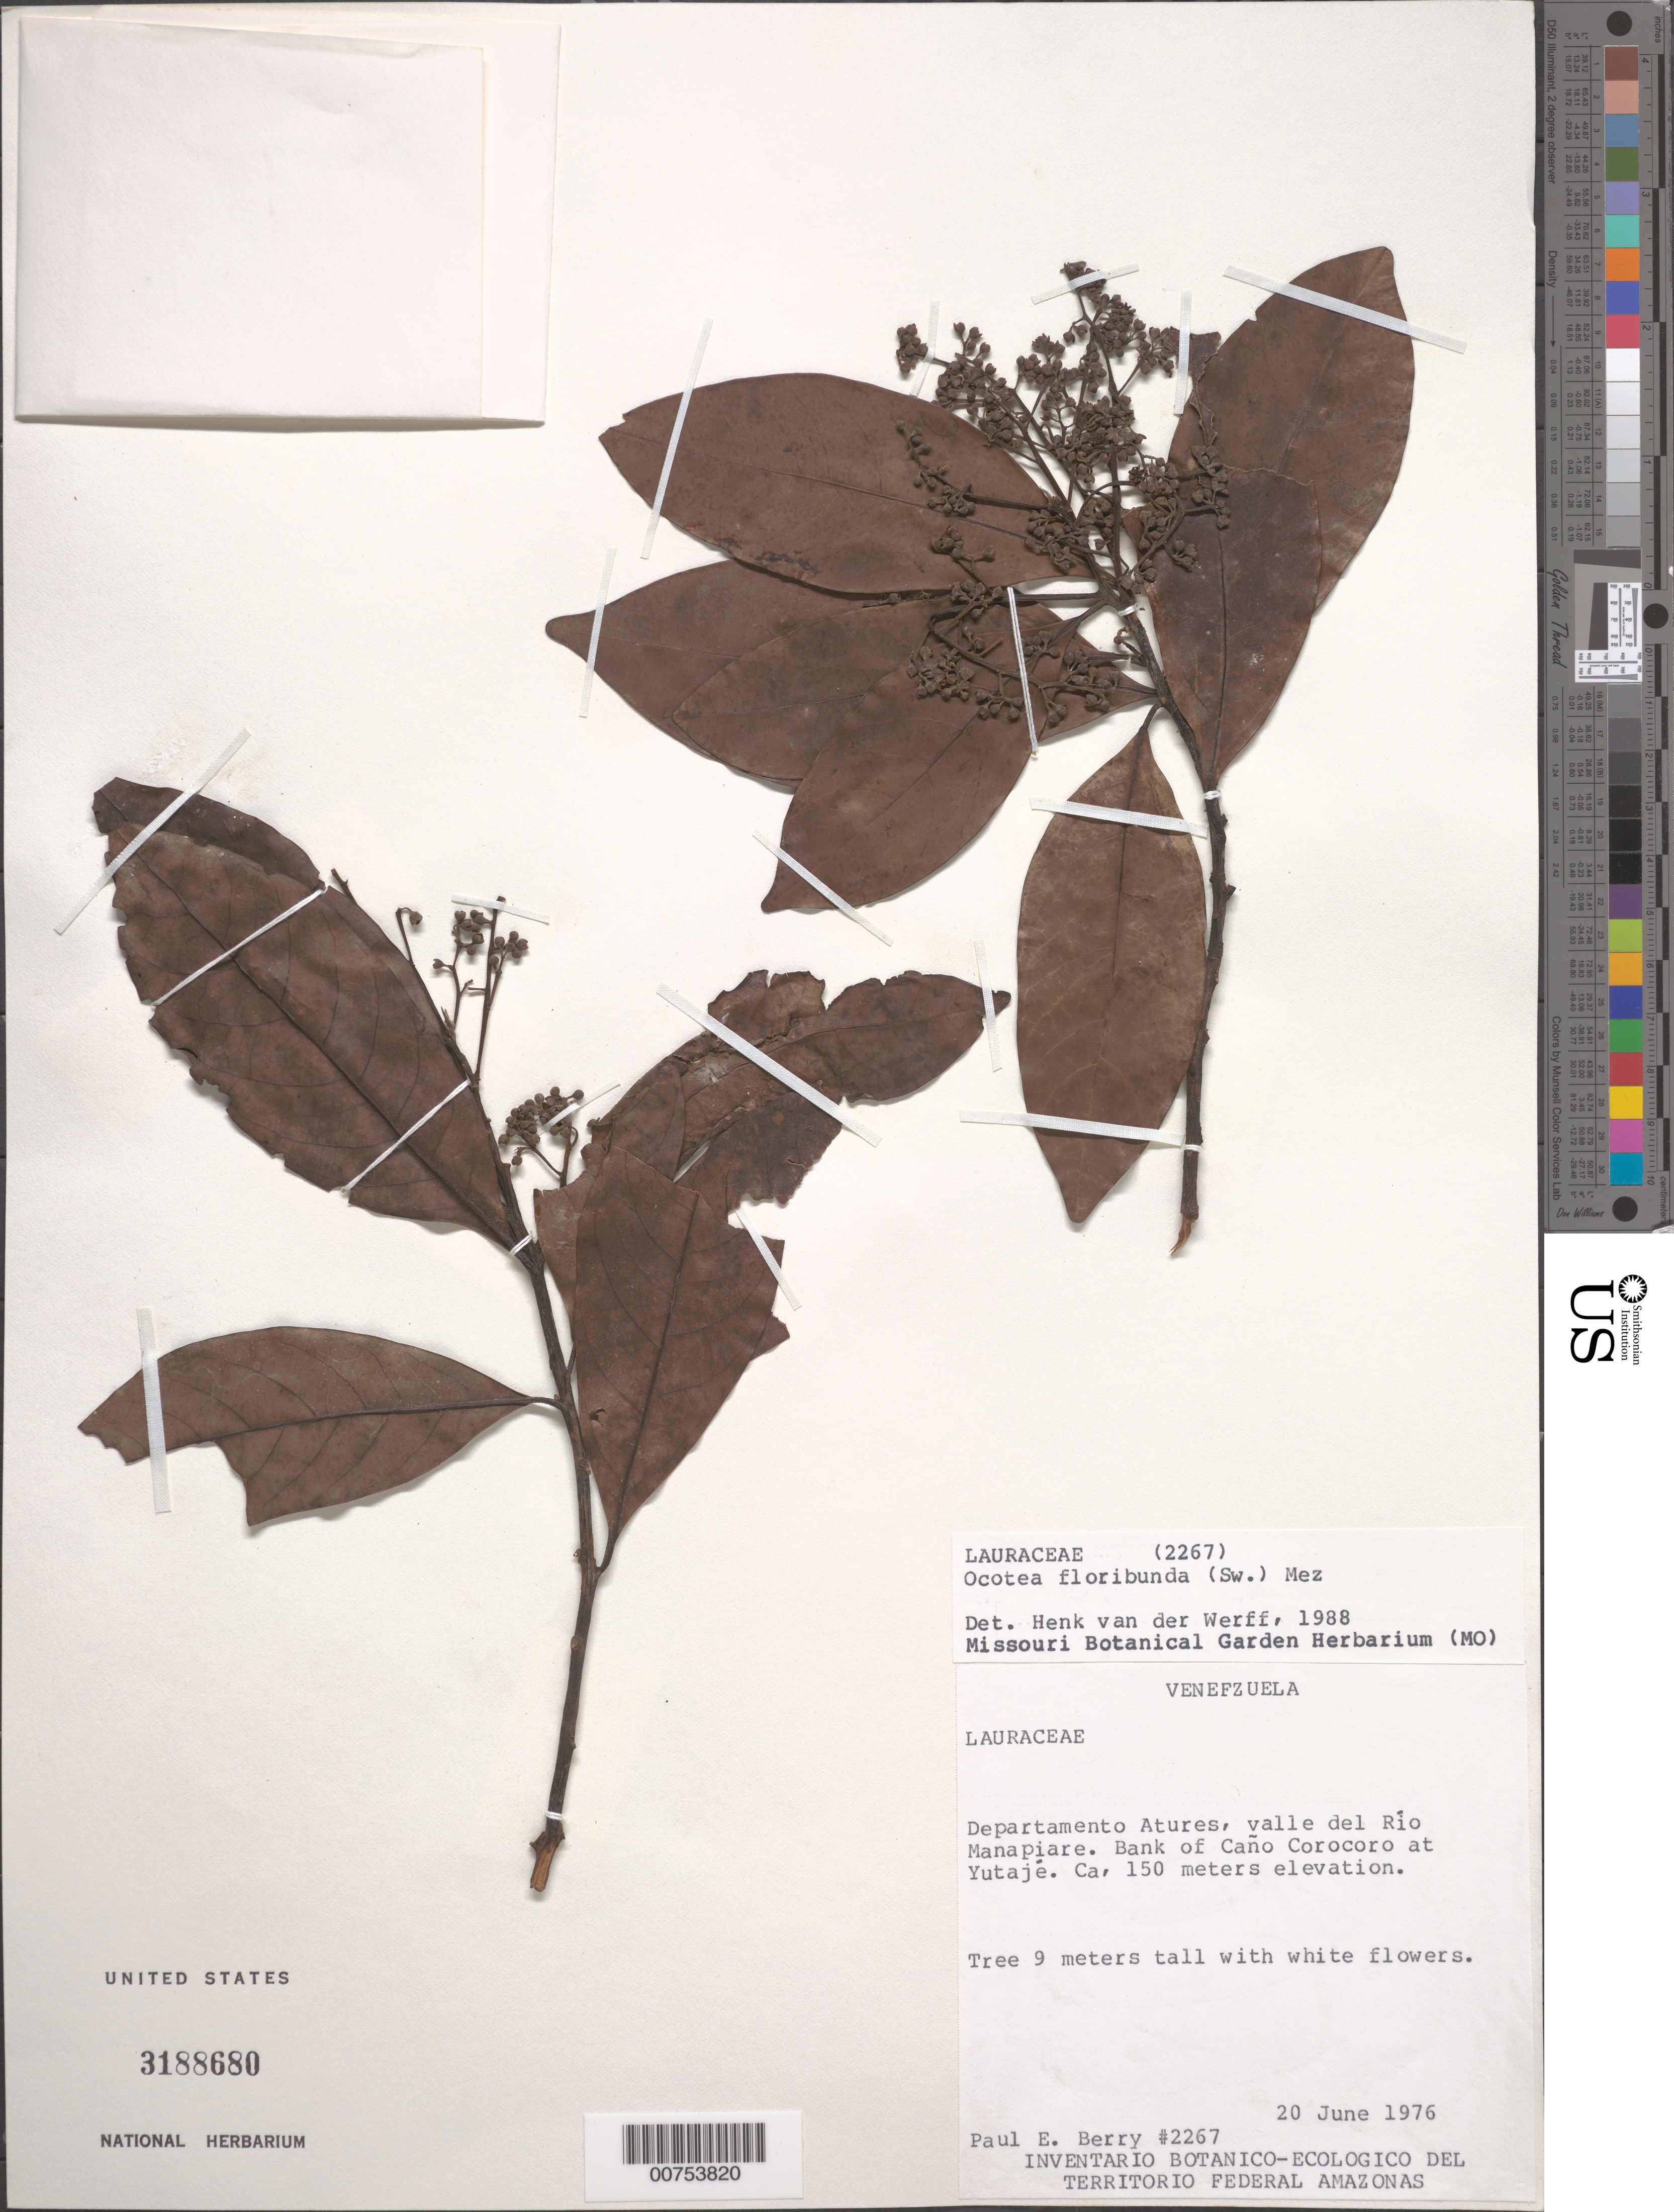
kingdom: Plantae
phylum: Tracheophyta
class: Magnoliopsida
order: Laurales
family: Lauraceae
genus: Ocotea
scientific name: Ocotea floribunda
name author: (Sw.) Mez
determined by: van der Werff, H., (MO), Missouri Botanical Garden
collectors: P. E. Berry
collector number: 2267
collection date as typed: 20-Jun-76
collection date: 1976-06-20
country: Venezuela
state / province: Amazonas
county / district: Atures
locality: Río Manapiare, valle del; bank of Caño Corocoro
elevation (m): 150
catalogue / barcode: US 3188680